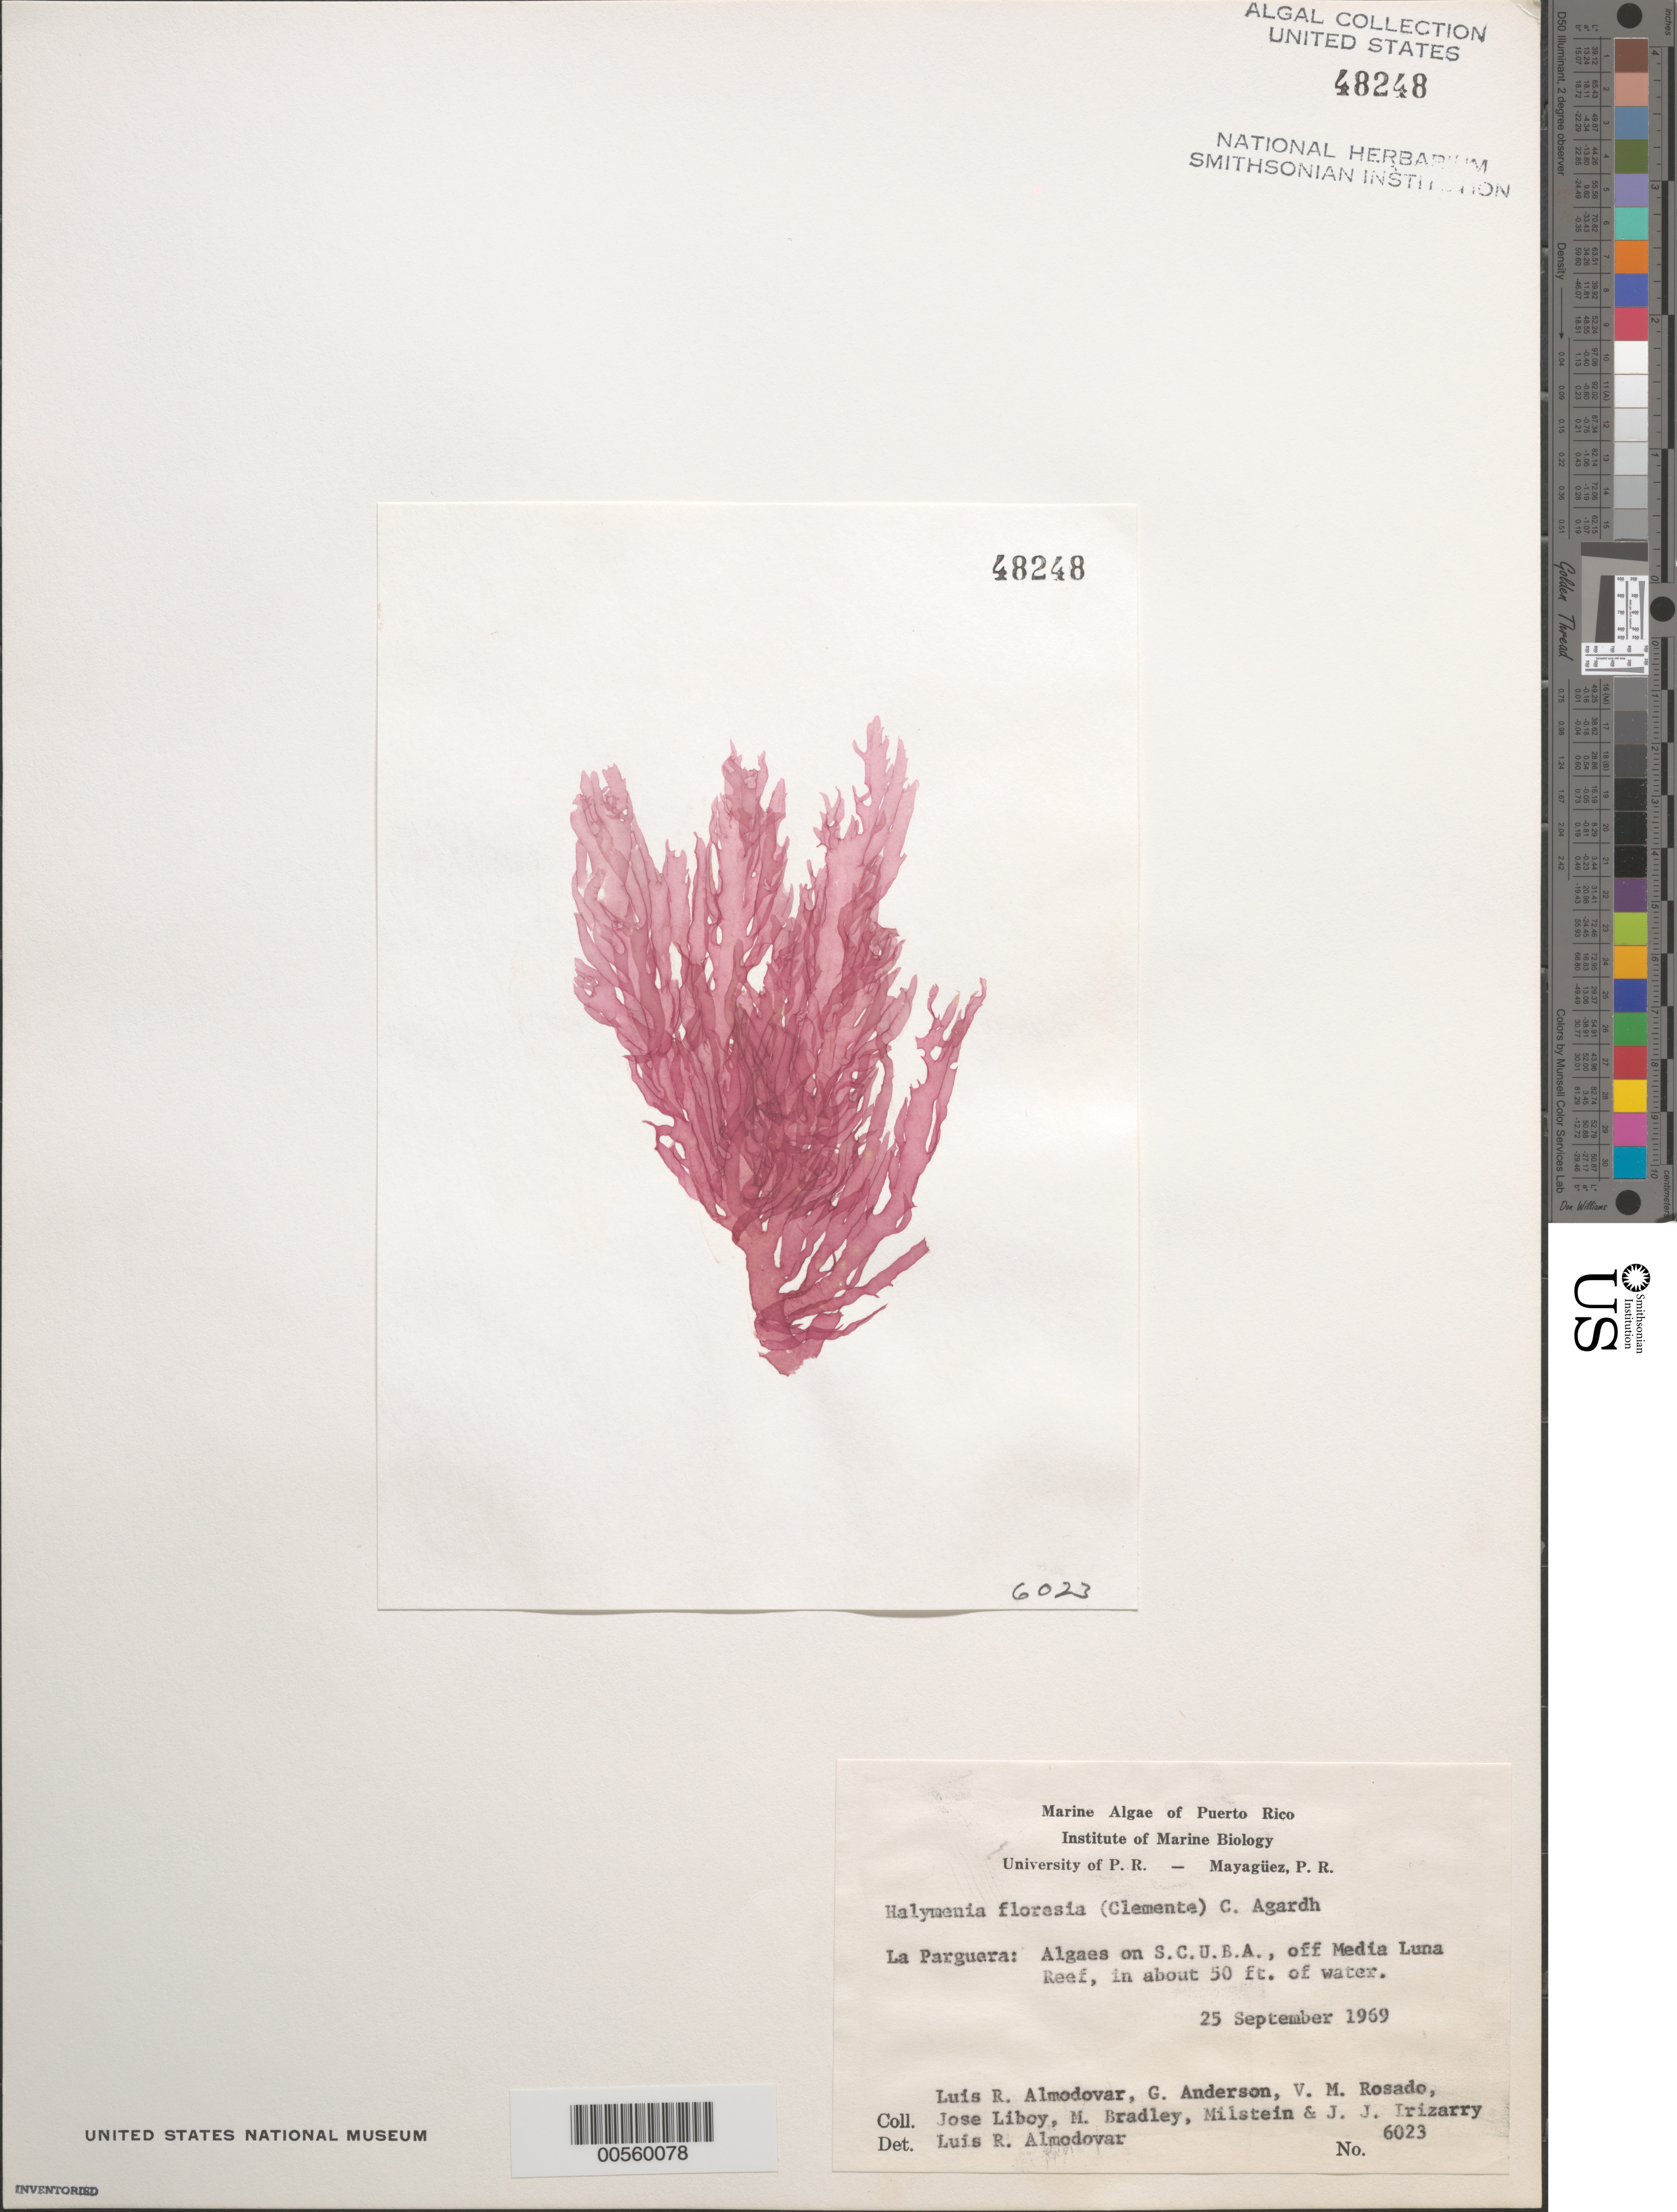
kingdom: Plantae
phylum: Rhodophyta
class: Florideophyceae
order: Halymeniales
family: Halymeniaceae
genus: Halymenia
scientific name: Halymenia floresii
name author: (Clemente) C. Agardh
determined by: Almodovar, L. R.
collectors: L. Almodovar, G. Anderson, V. Rosado, J. Liboy, M. Bradley, C. Milstein & J. Irizarry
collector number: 6023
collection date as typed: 25 Sep 1969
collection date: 1969-09-25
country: Puerto Rico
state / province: Lajas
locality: La Parguera, off Media Luna Reef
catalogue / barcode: US 48248